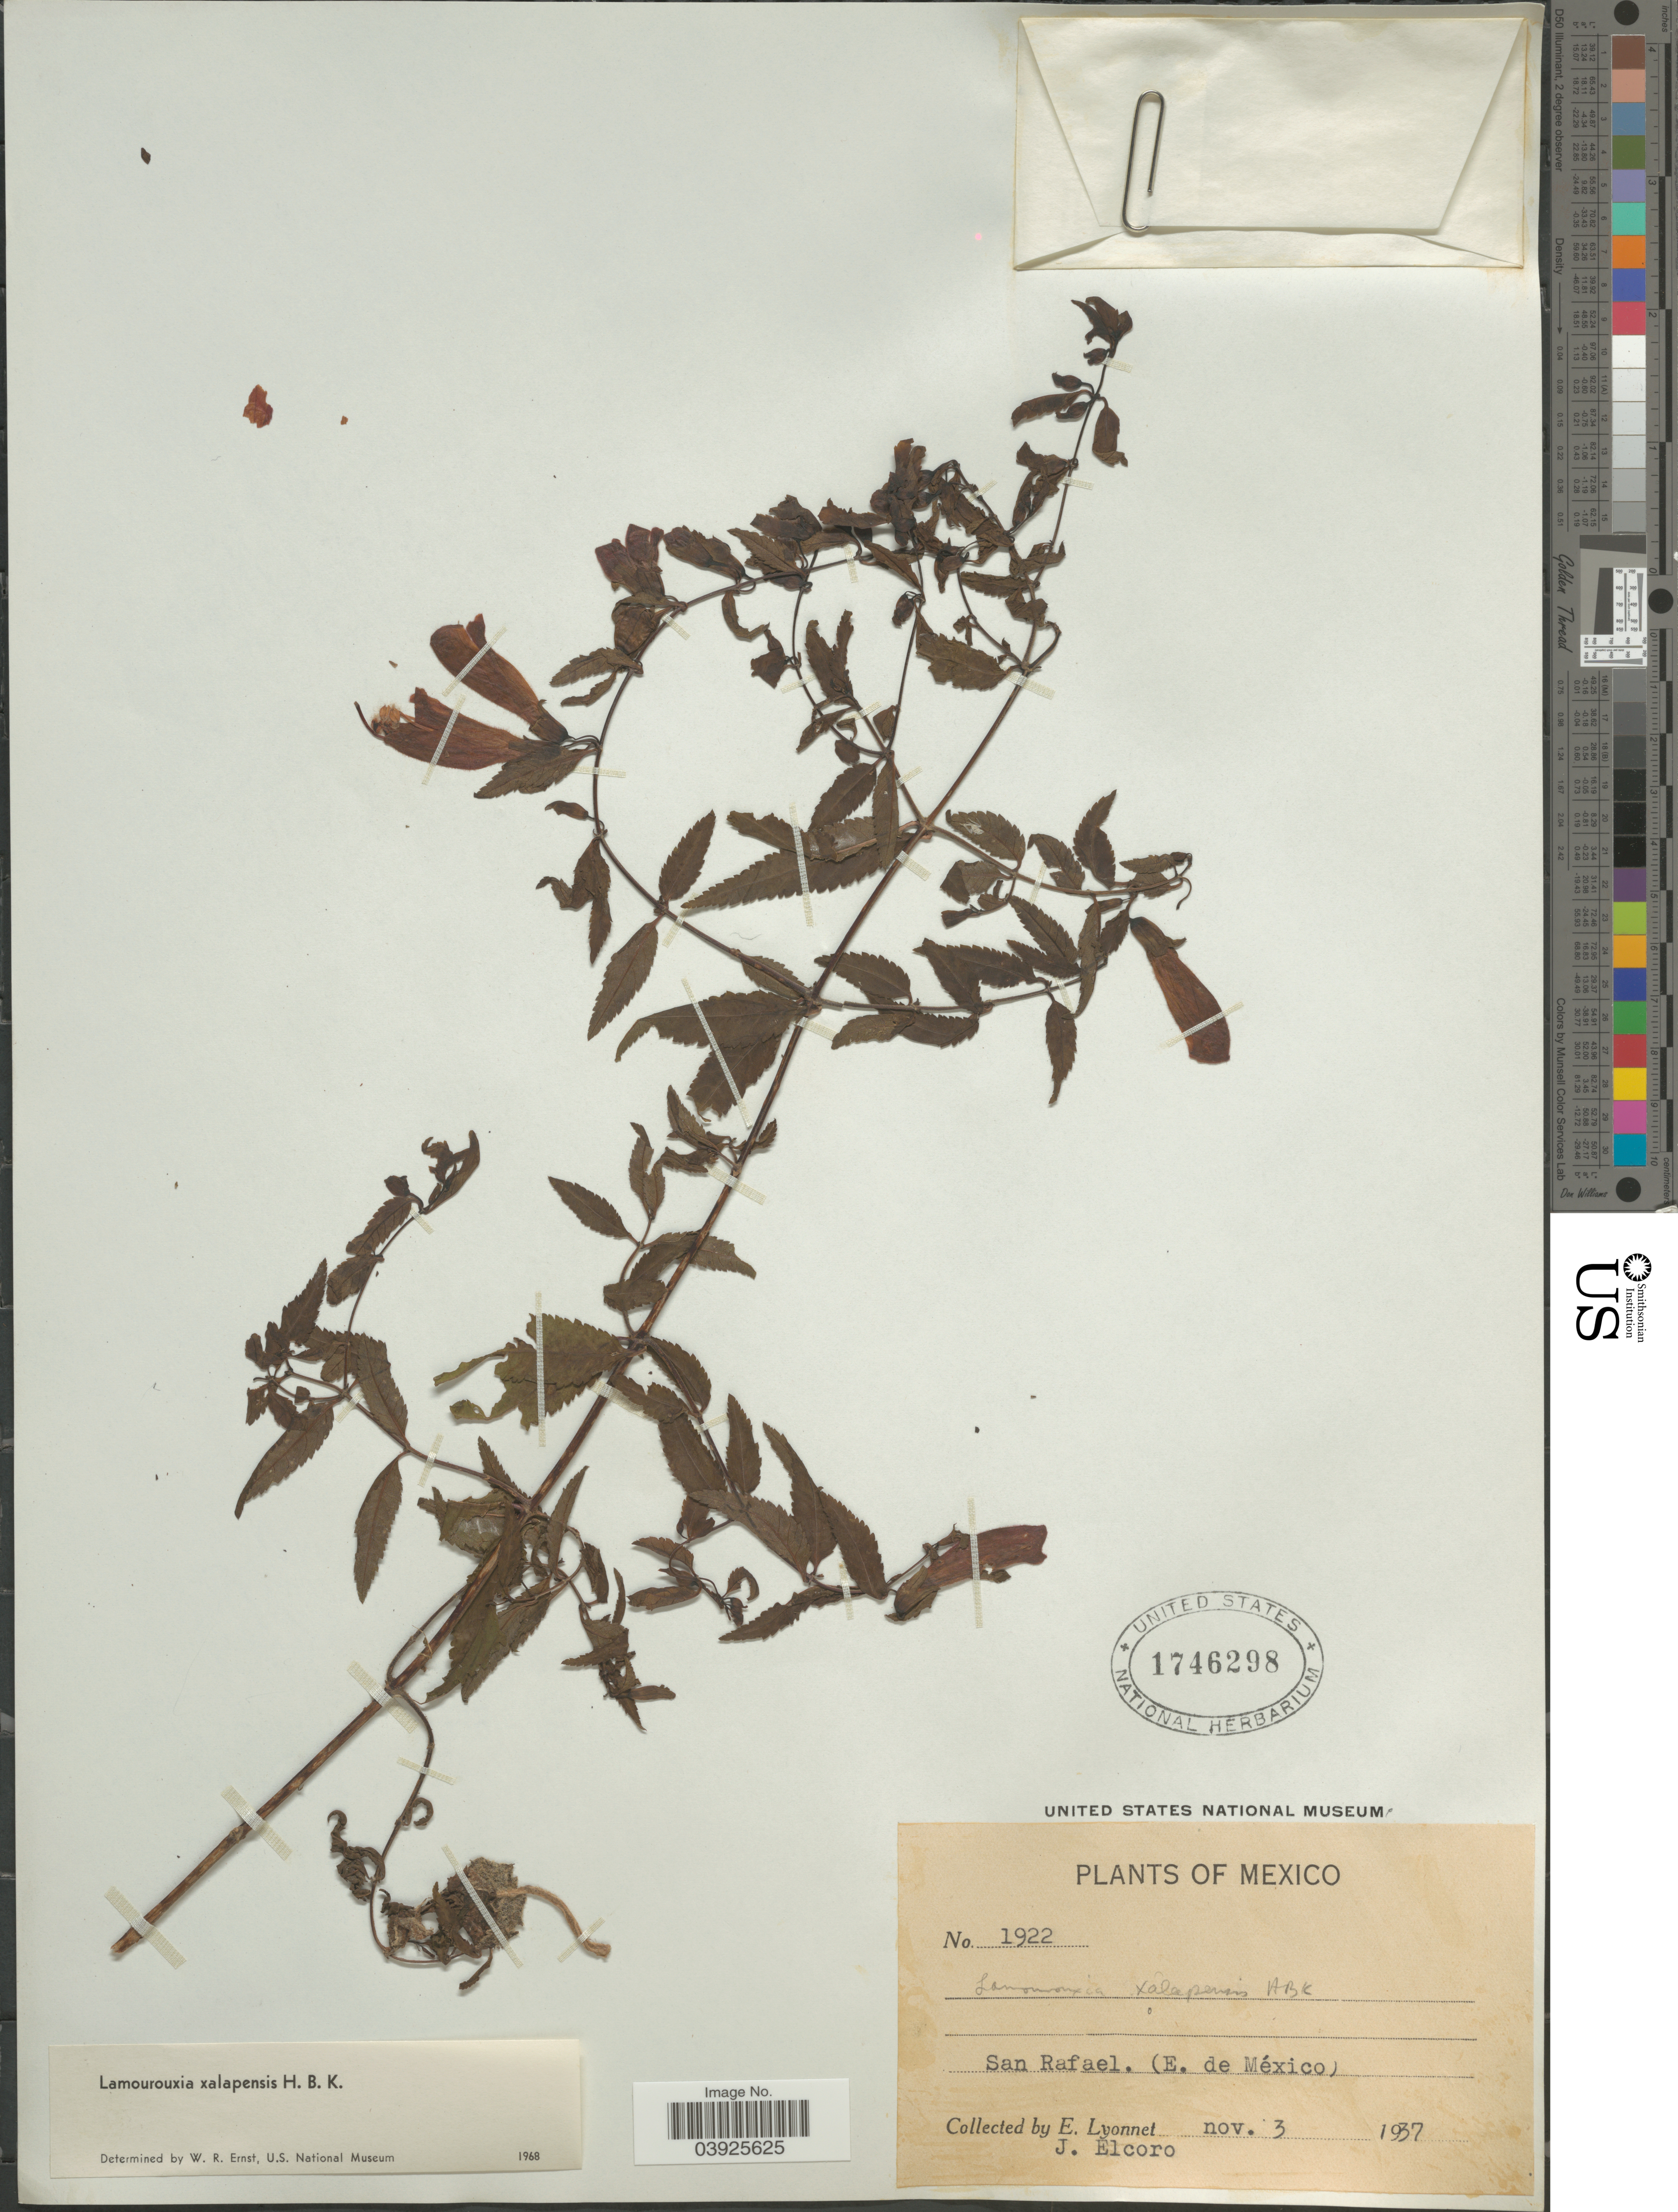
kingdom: Plantae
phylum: Tracheophyta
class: Magnoliopsida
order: Lamiales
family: Orobanchaceae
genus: Lamourouxia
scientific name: Lamourouxia xalapensis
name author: Kunth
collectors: E. Lyonnet & J. Elcoro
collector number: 1922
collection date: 1937-11-03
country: Mexico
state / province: México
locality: San Rafael. (E. de México).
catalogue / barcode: US 1746298